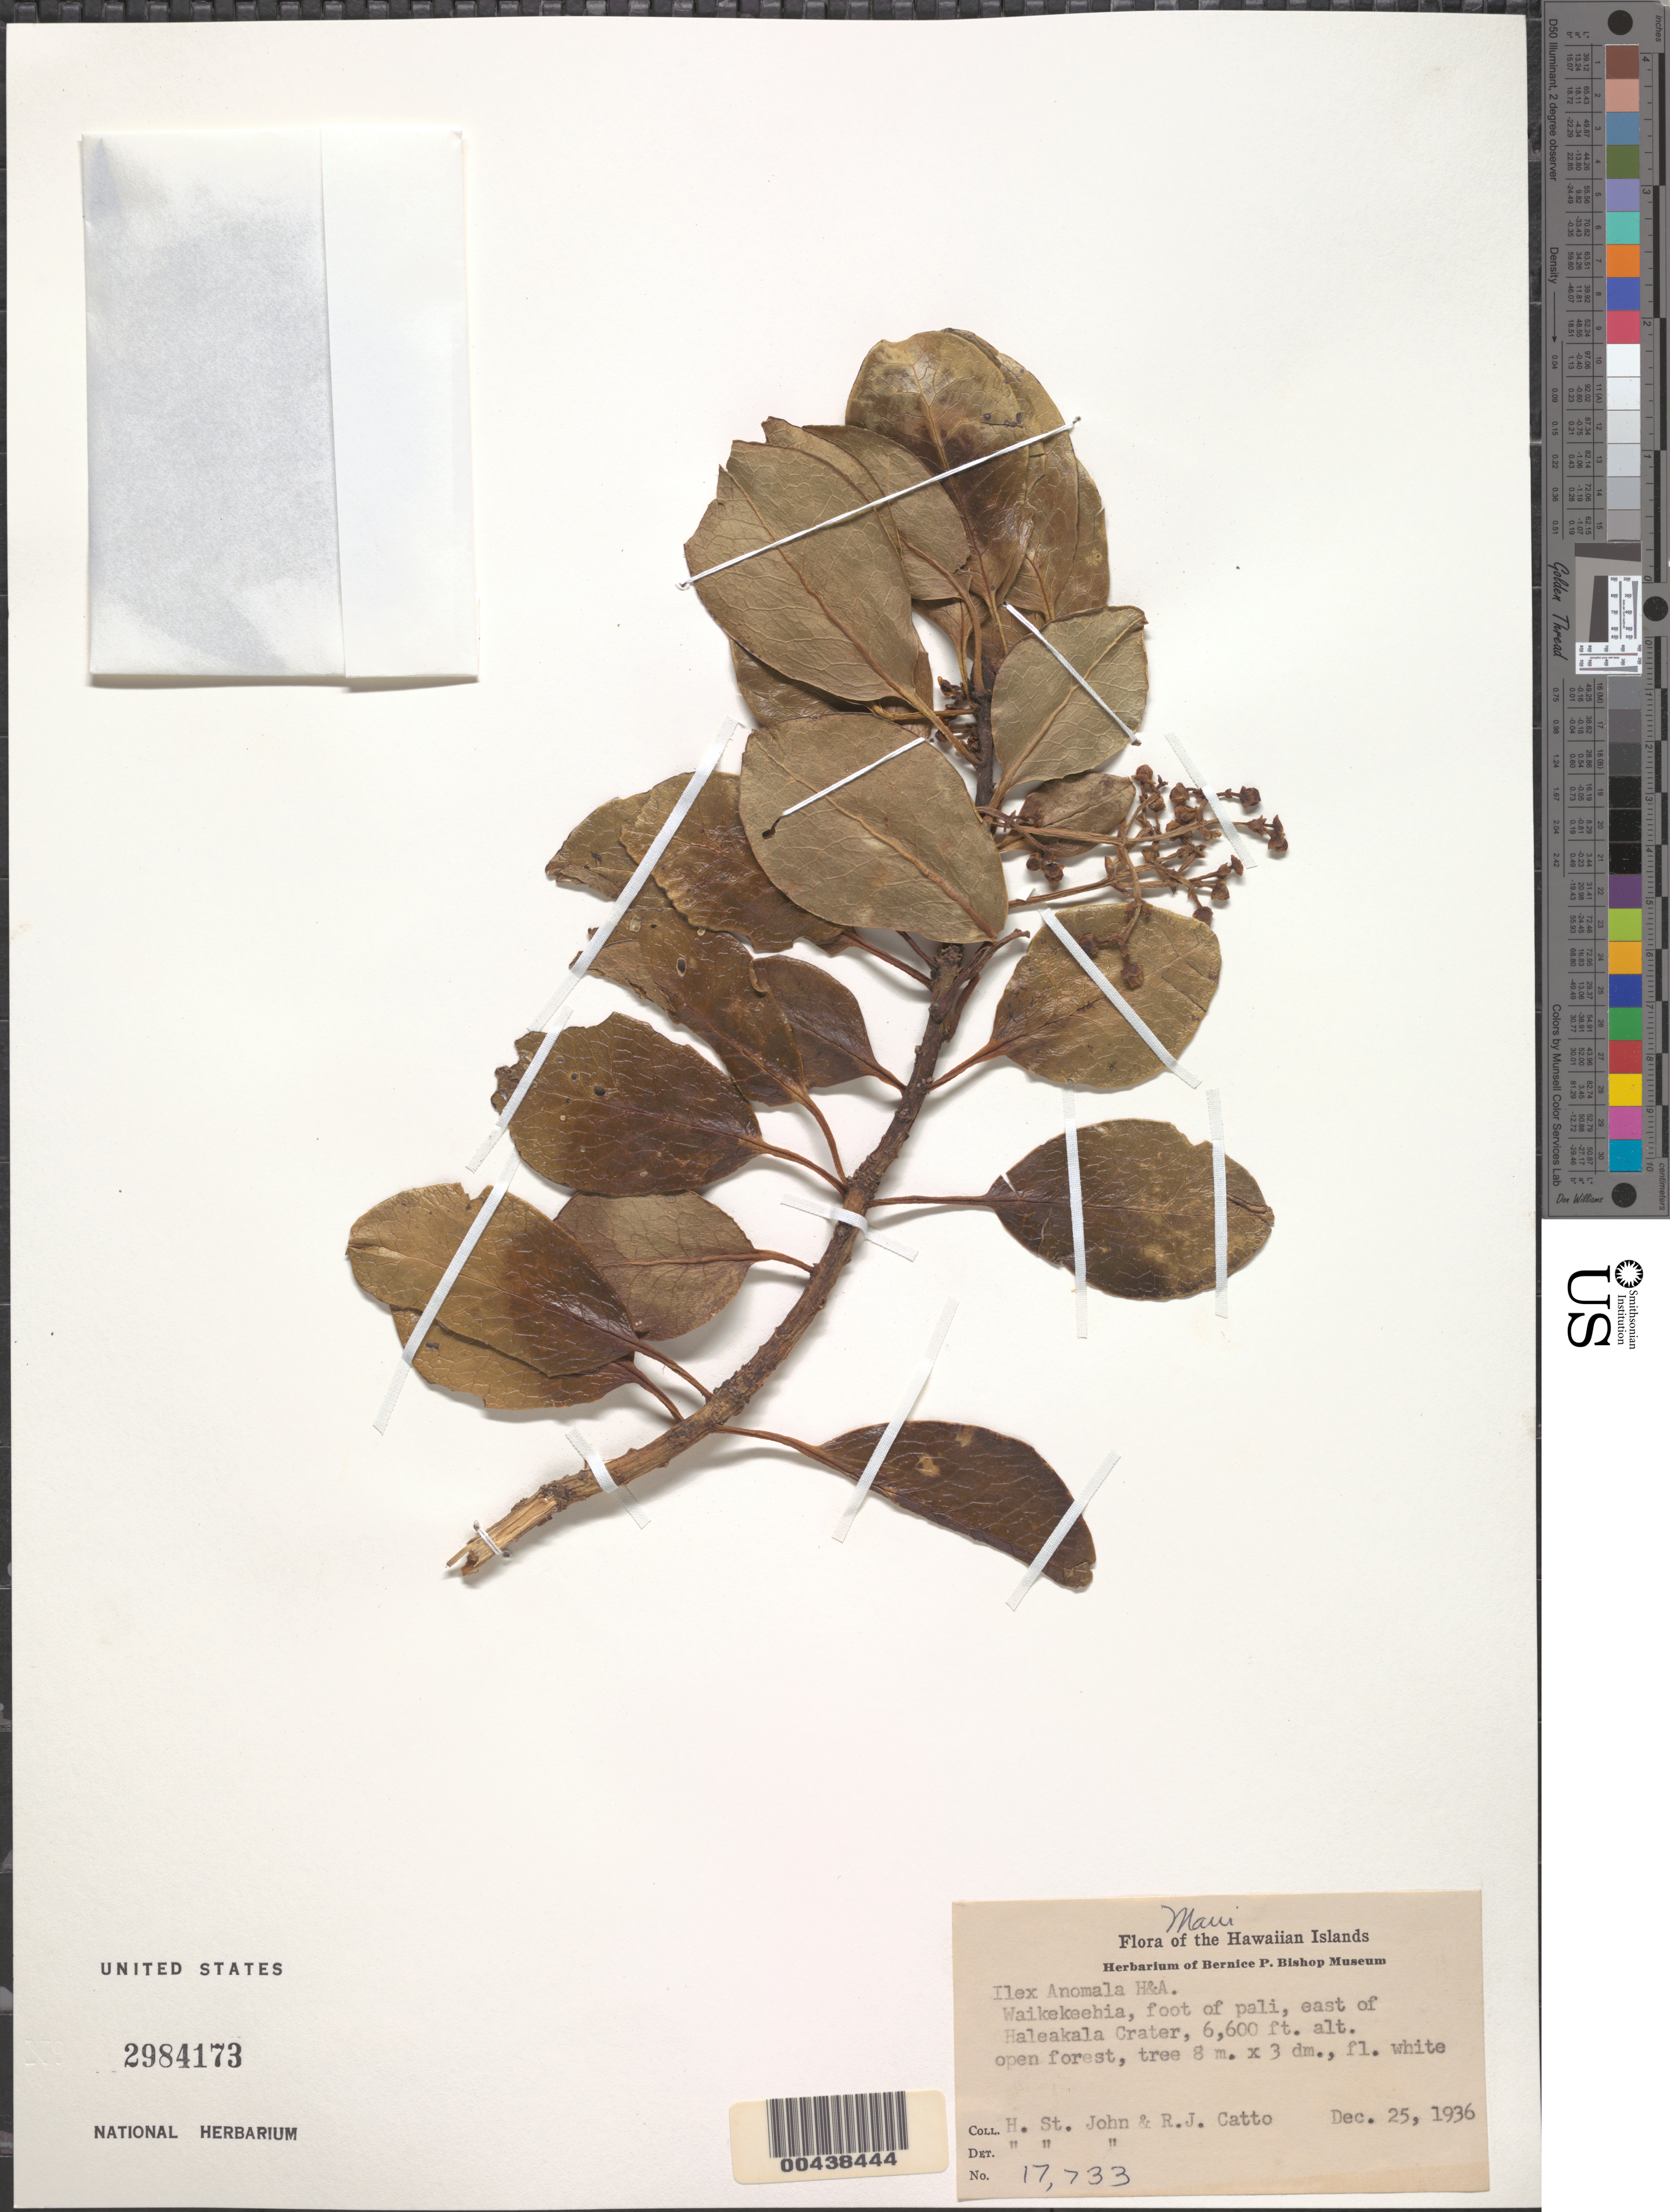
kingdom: Plantae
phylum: Tracheophyta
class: Magnoliopsida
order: Aquifoliales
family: Aquifoliaceae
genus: Ilex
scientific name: Ilex anomala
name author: Hook. & Arn.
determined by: St. John, H.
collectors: H. St. John & R. Catto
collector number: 17733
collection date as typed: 25 Dec 1936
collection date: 1936-12-25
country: United States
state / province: Hawaii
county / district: Maui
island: Maui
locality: Waikekeehia, foot of pali E of Haleakala Crater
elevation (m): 2012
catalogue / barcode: US 2984173